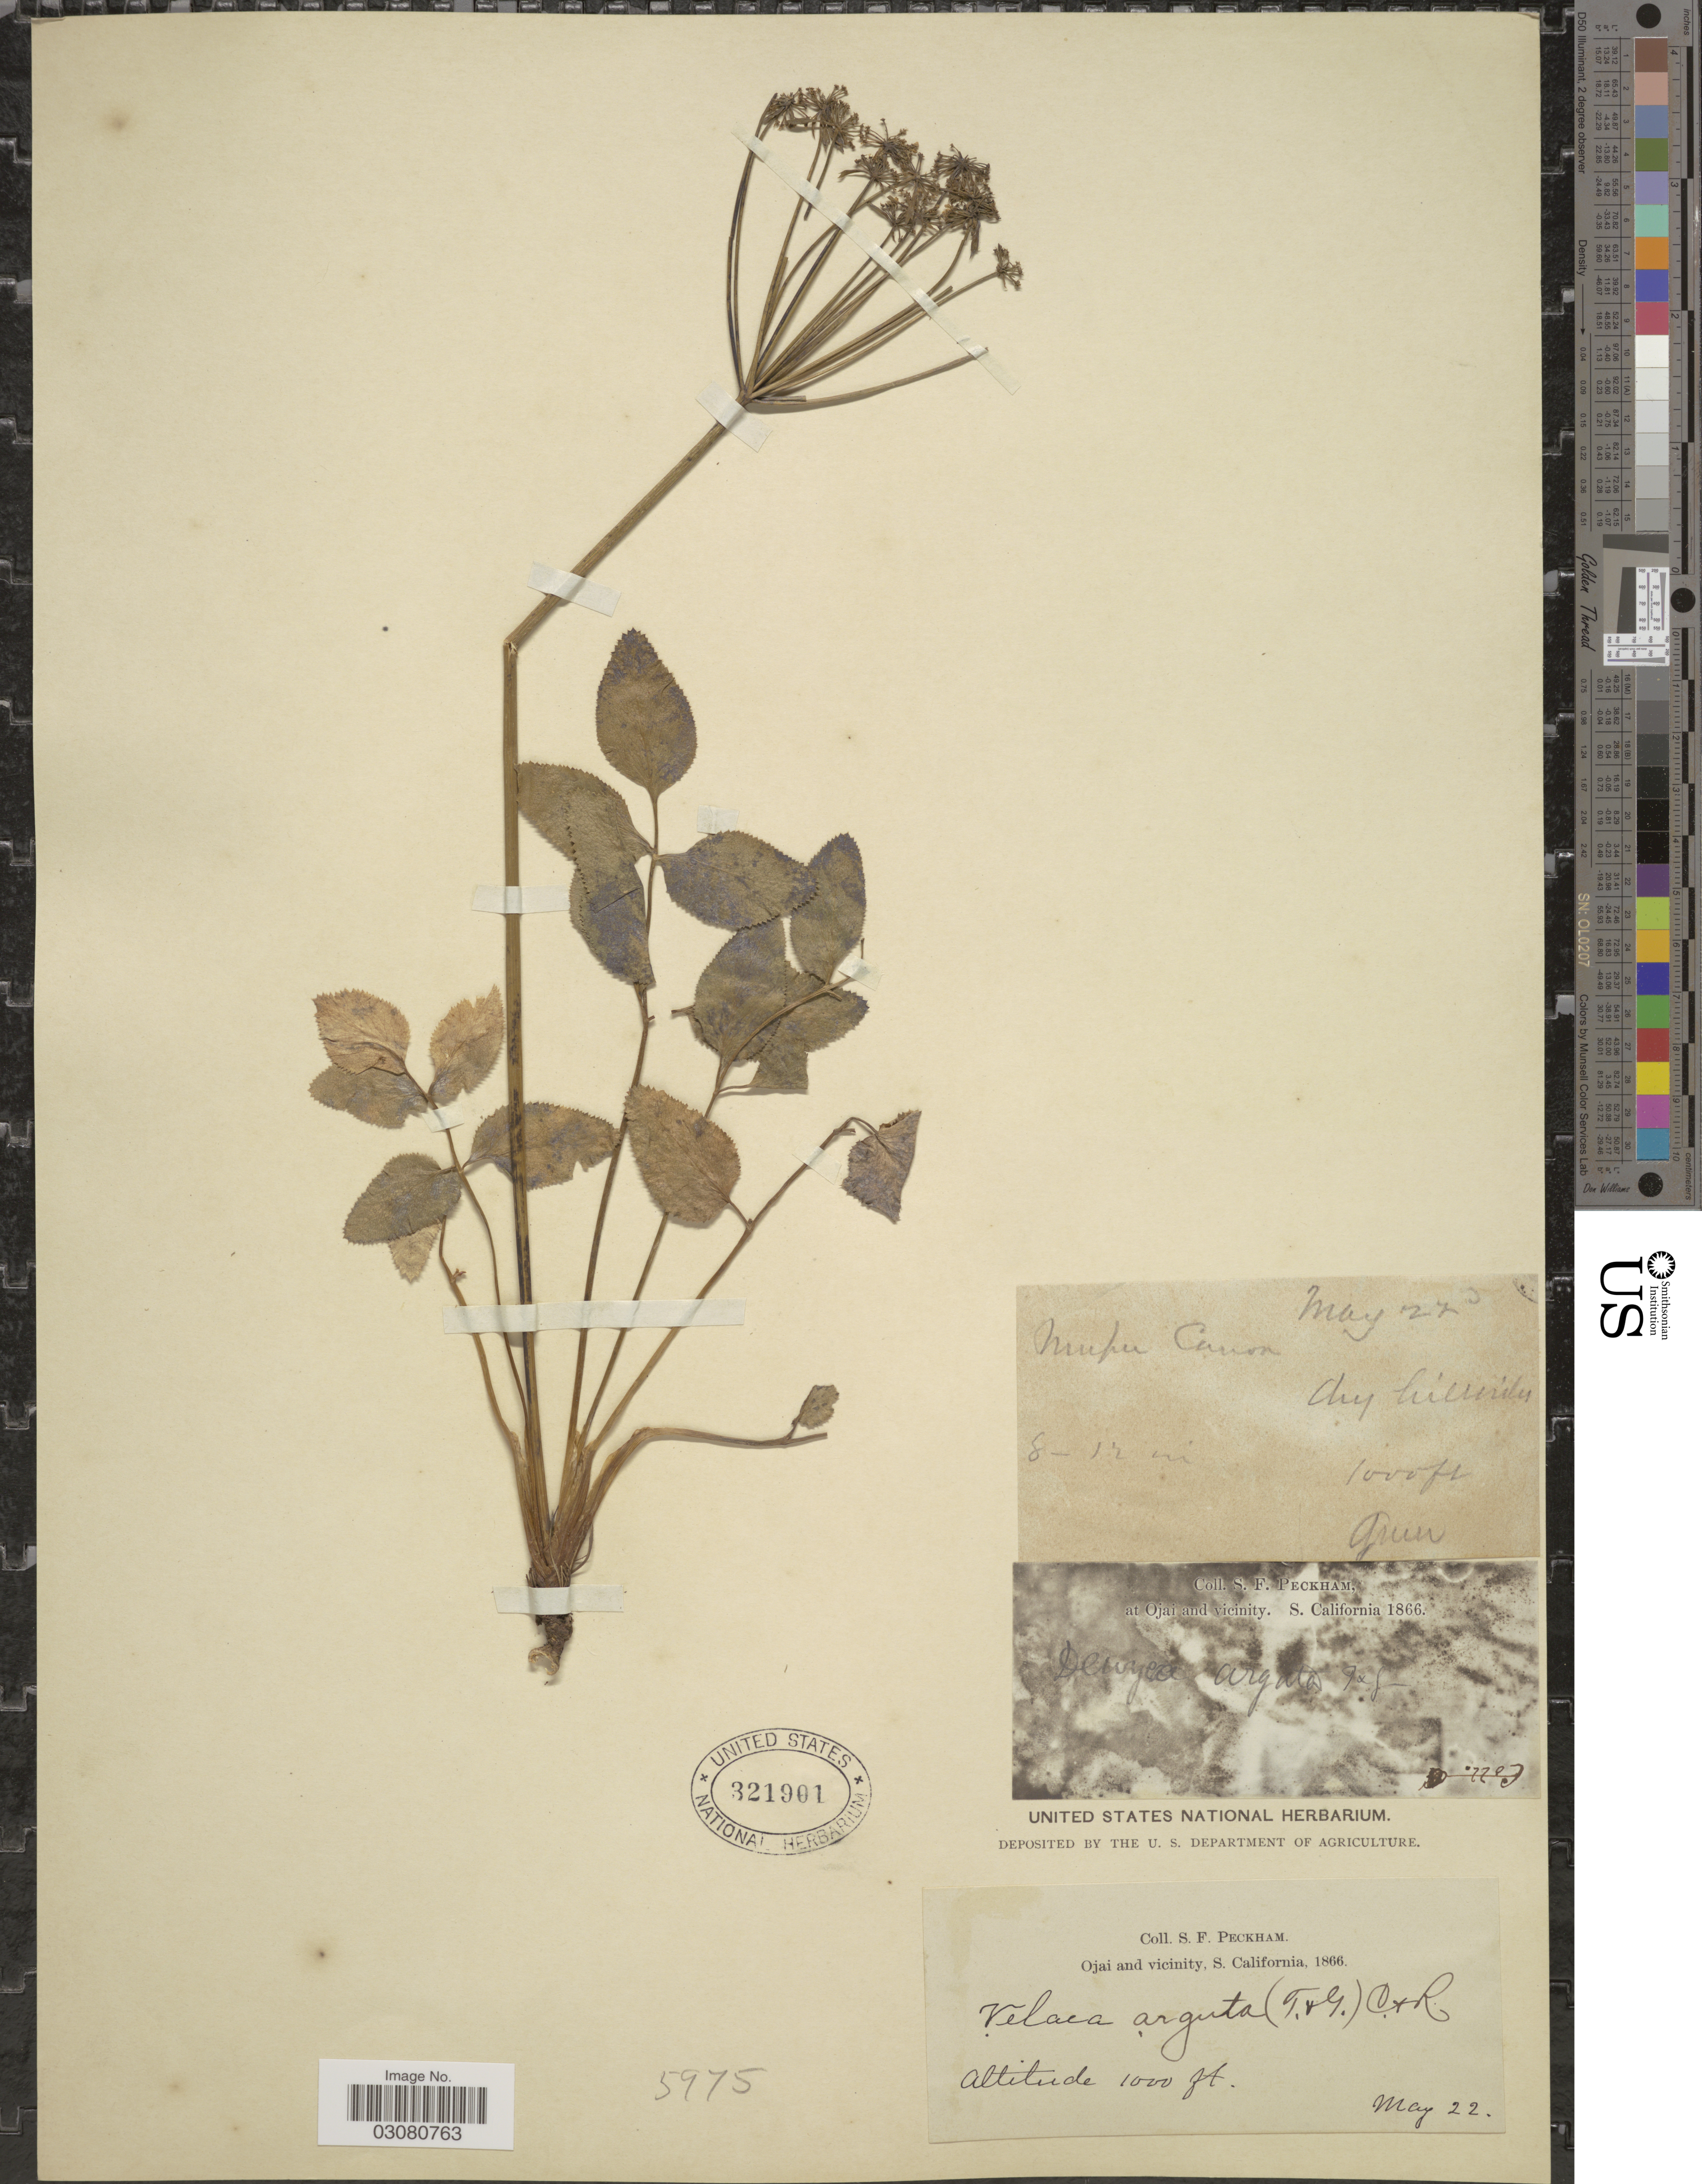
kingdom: Plantae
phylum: Tracheophyta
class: Magnoliopsida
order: Apiales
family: Apiaceae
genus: Tauschia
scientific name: Tauschia arguta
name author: (Torr.) J.F. Macbr.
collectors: S. Peckham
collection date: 1866-05-22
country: United States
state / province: California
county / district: Ventura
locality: Ojai and vicinity, S. California. Mupu Canon.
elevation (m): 305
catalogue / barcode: US 321901